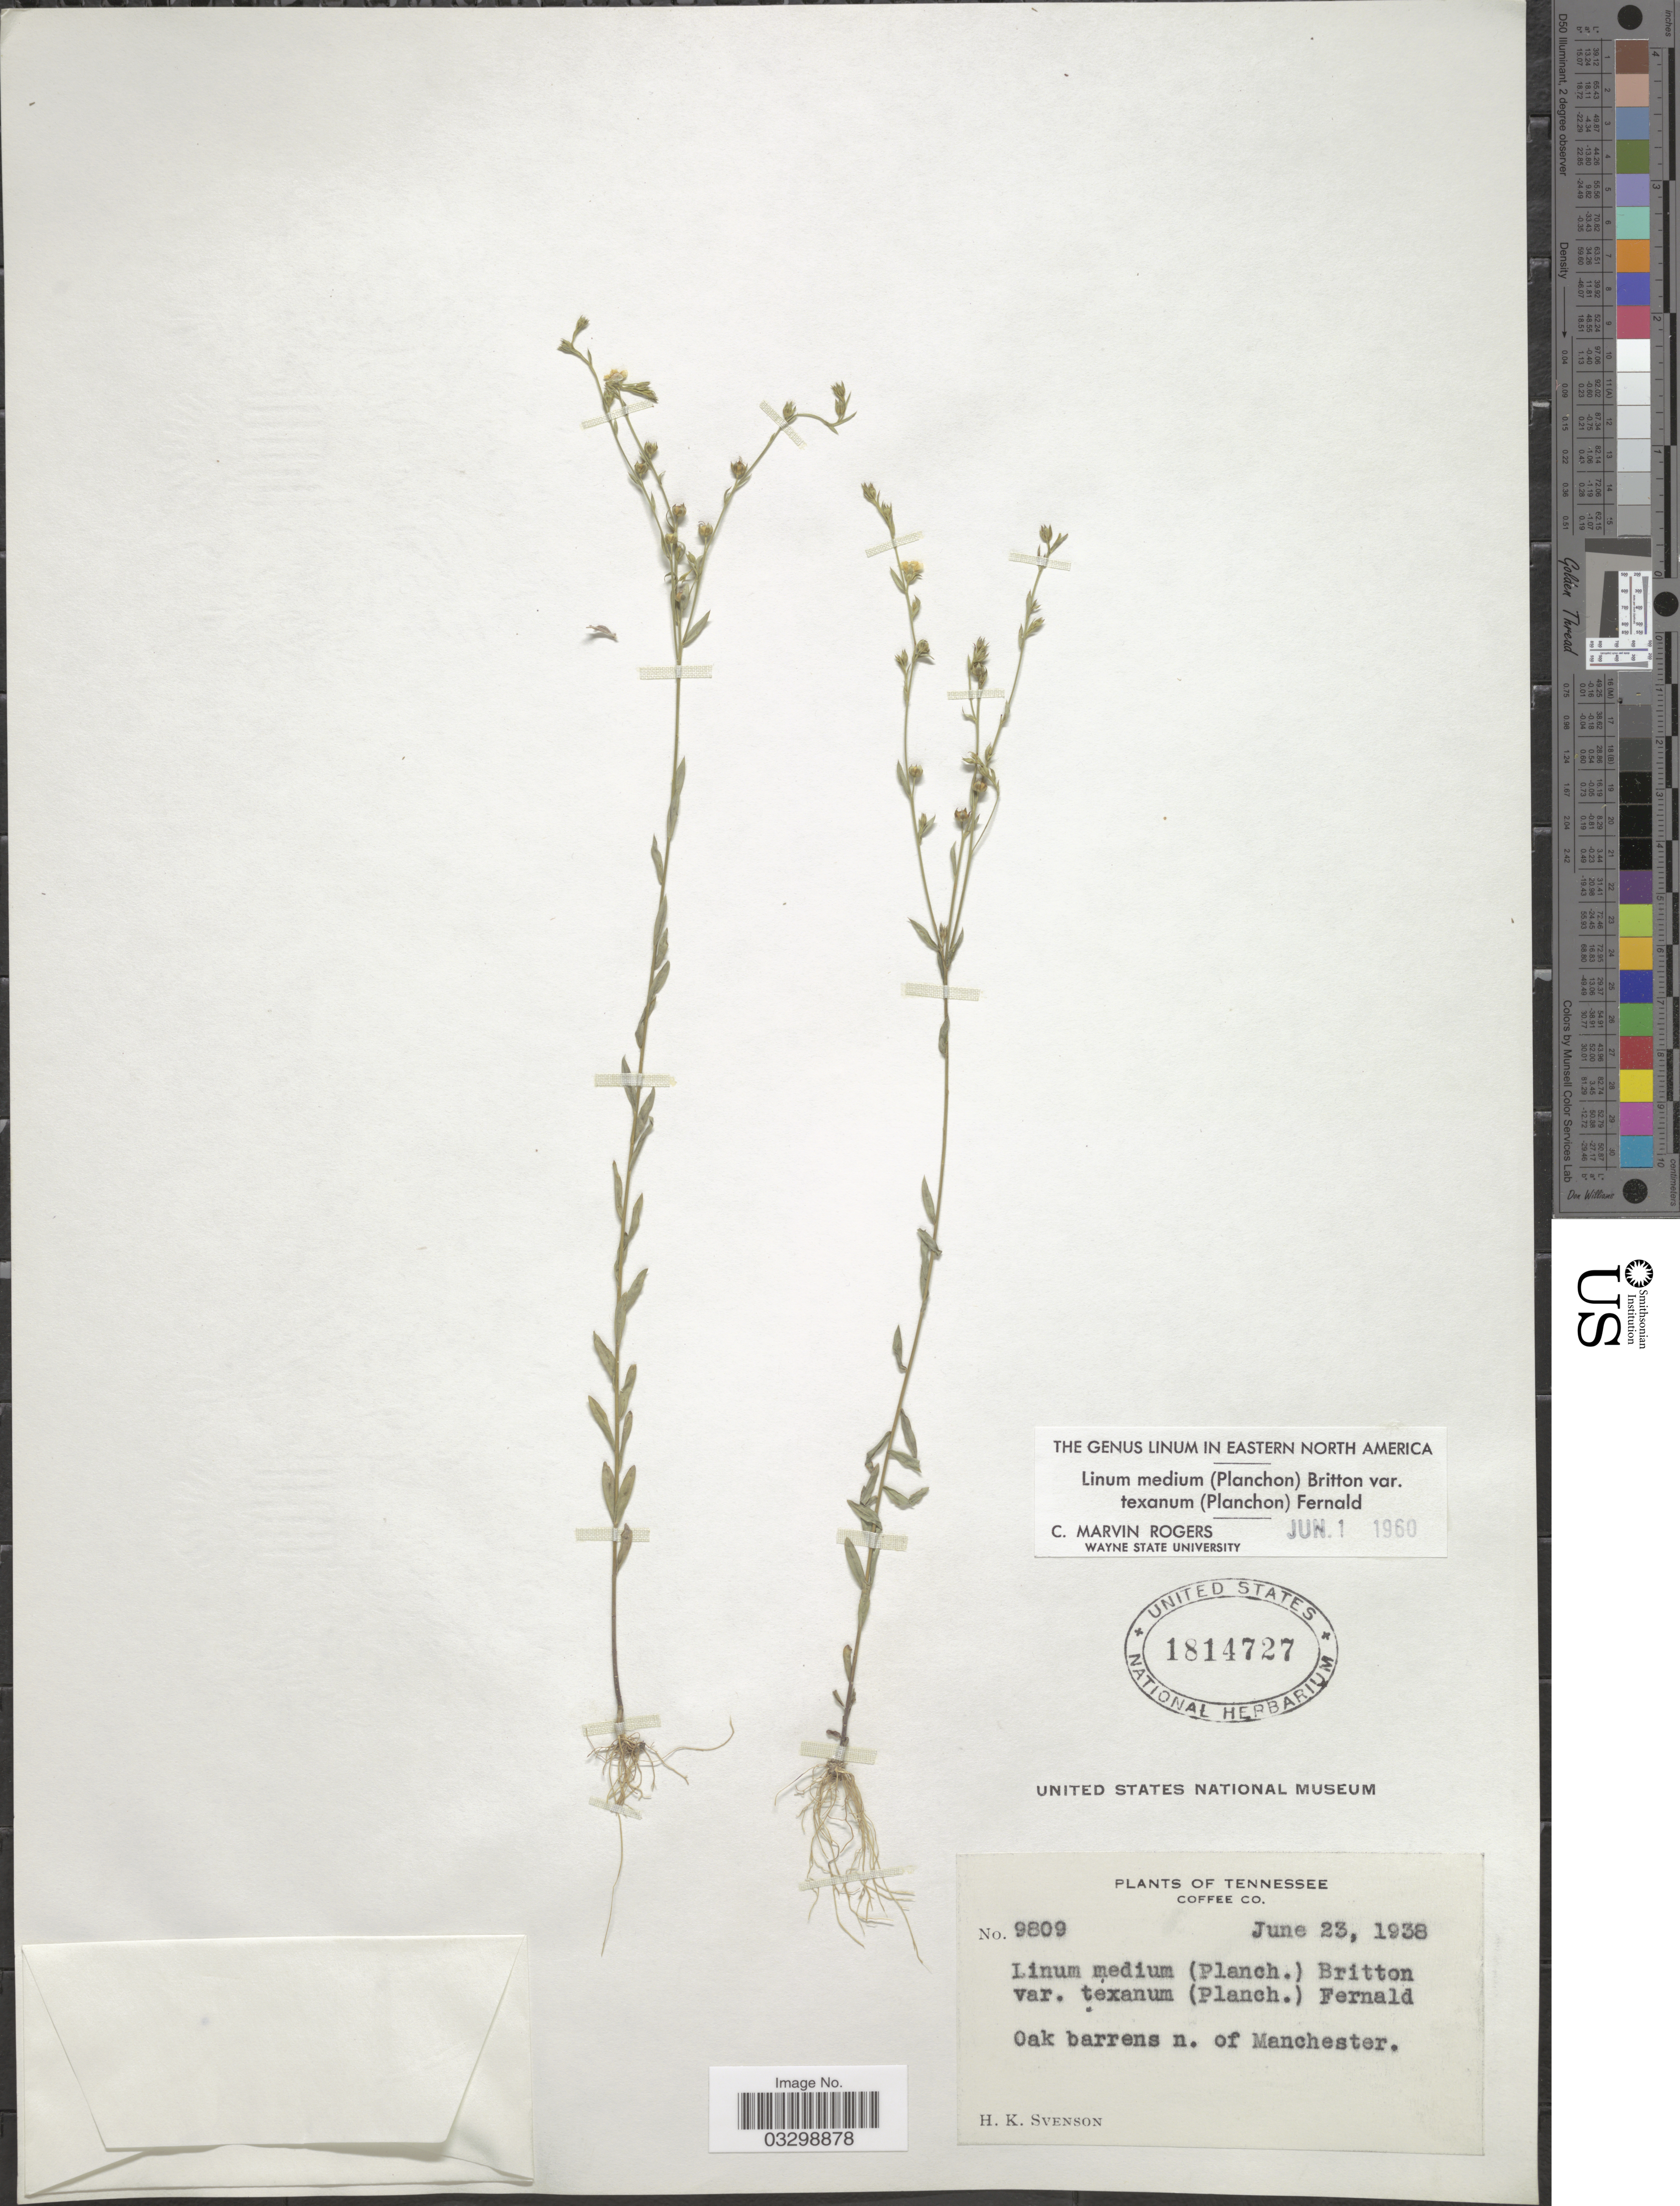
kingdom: Plantae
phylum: Tracheophyta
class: Magnoliopsida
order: Malpighiales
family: Linaceae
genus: Linum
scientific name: Linum medium var. texanum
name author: (Planch.) Fernald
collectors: H. K. Svenson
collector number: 9809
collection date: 1938-06-23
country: United States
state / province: Tennessee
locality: Coffee Co., Oak barrens n. of Manchester.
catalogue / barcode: US 1814727